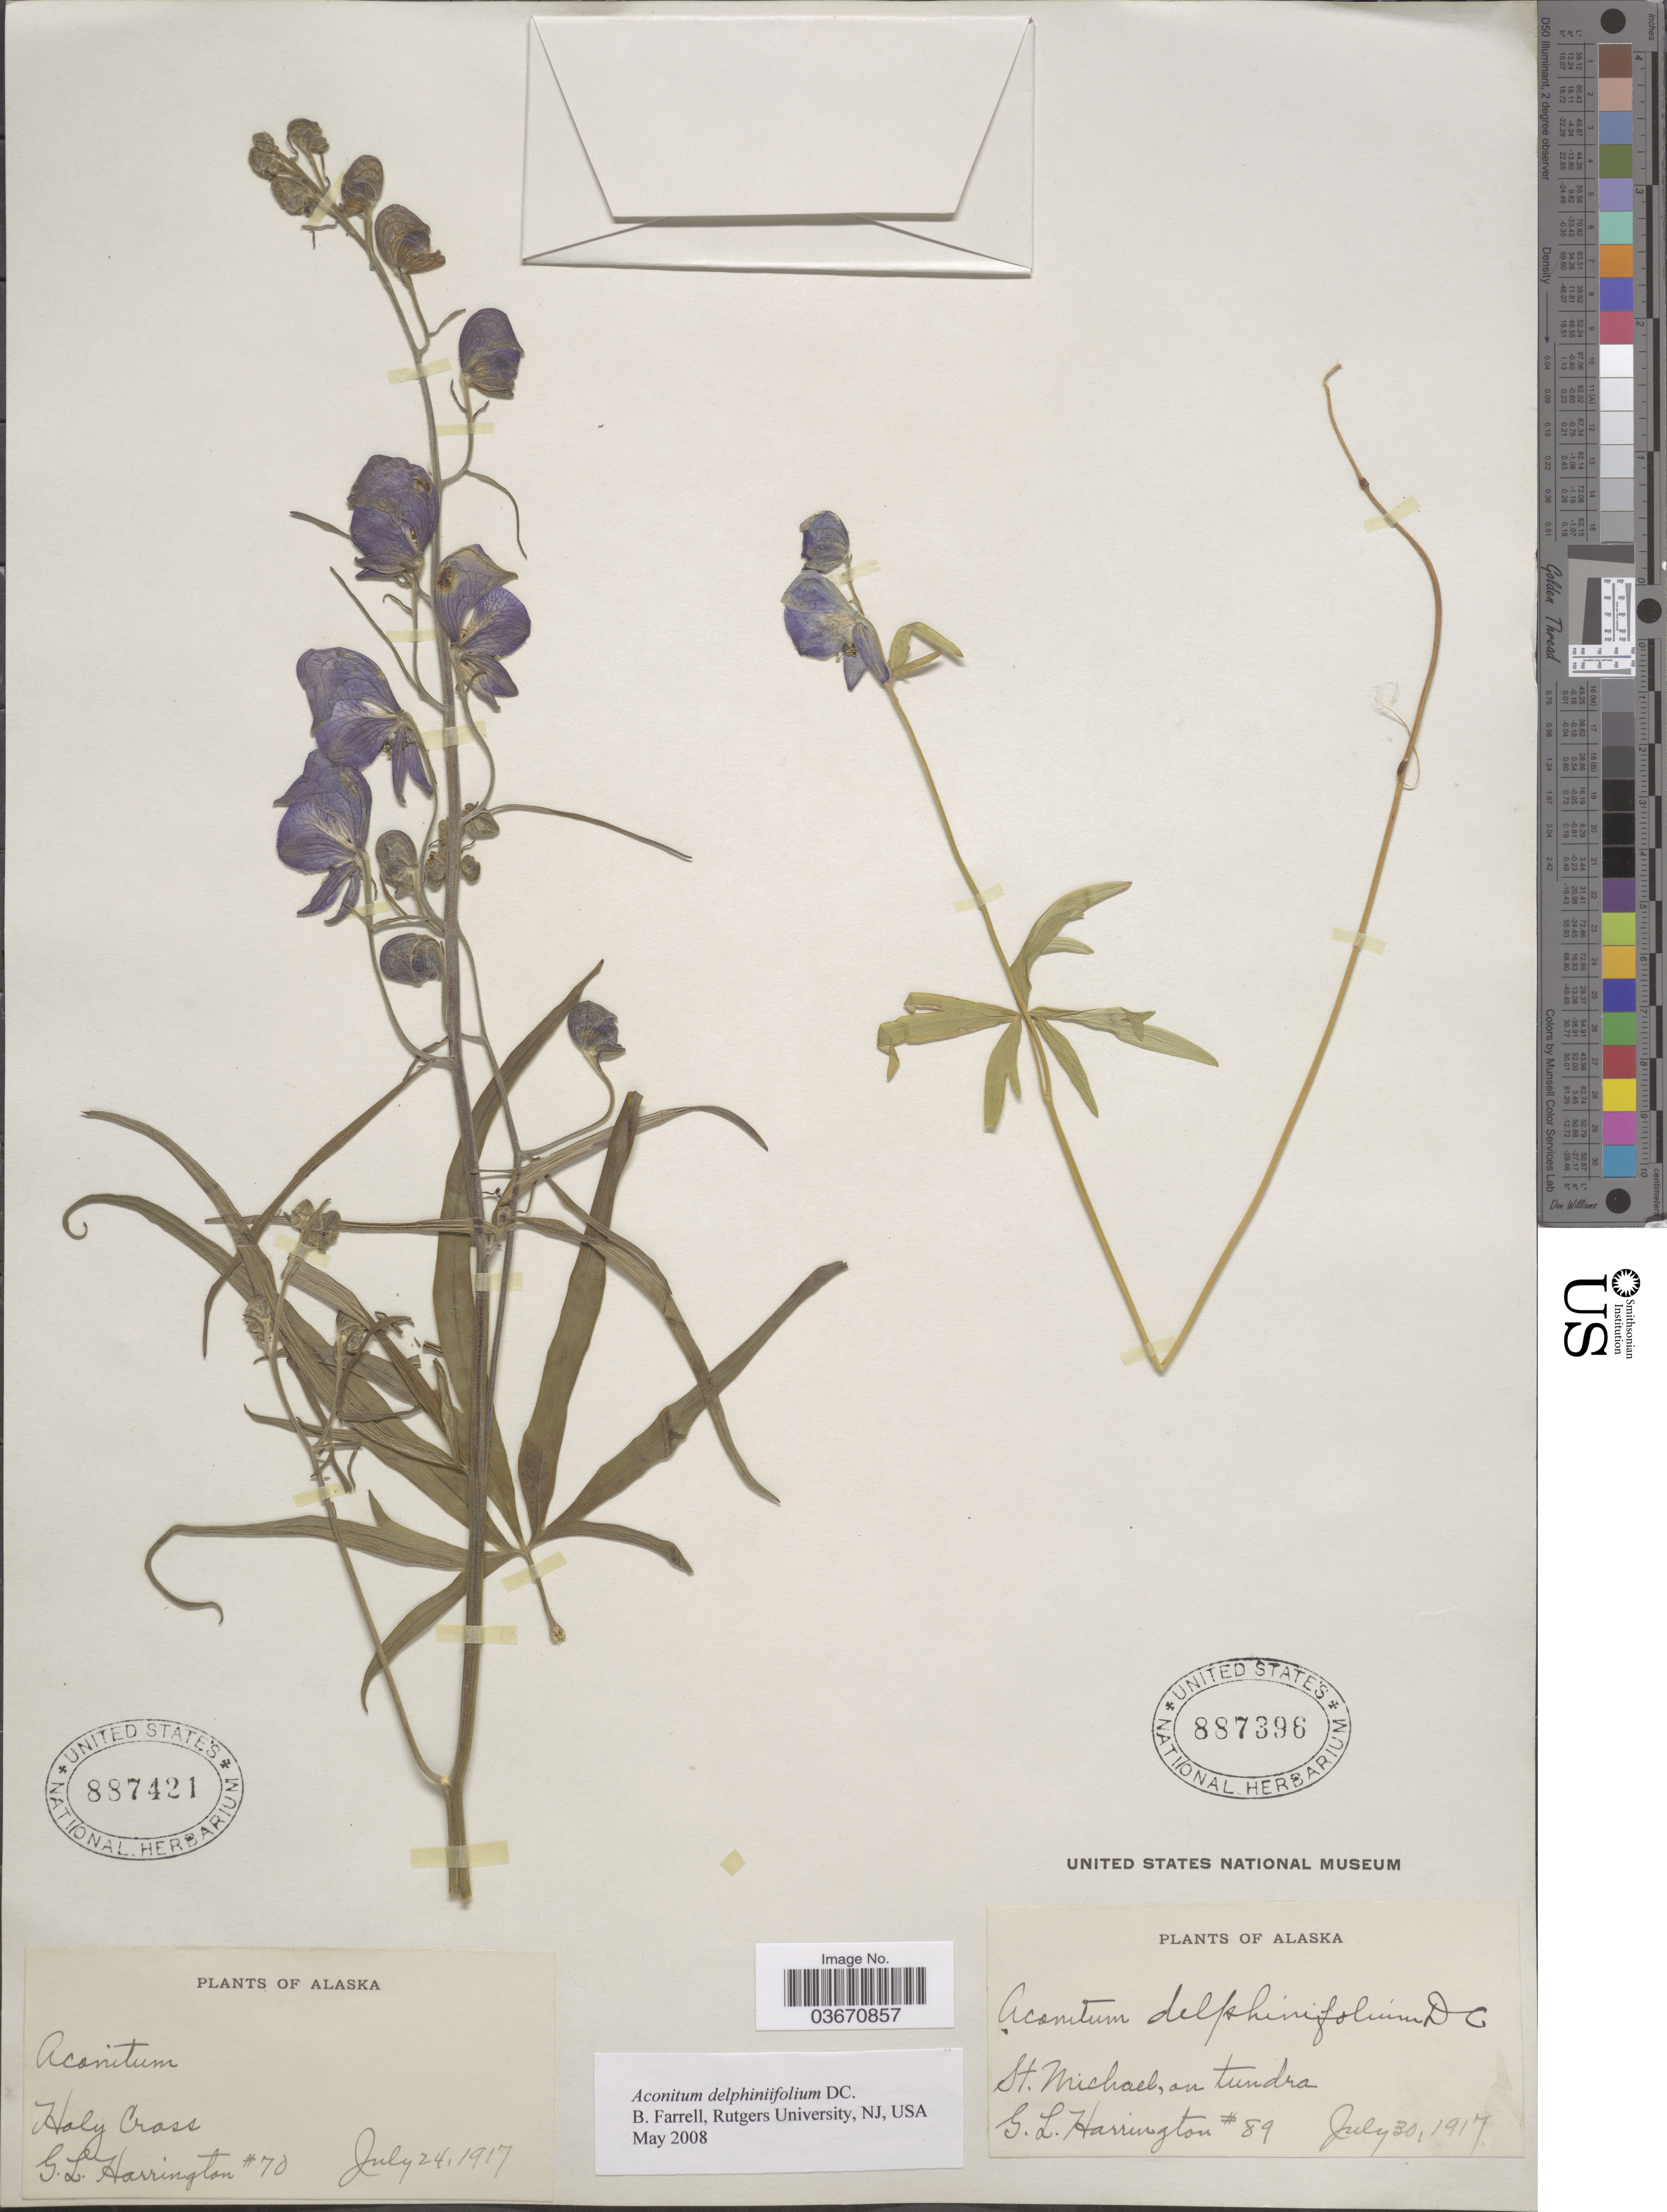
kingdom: Plantae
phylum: Tracheophyta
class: Magnoliopsida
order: Ranunculales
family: Ranunculaceae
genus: Aconitum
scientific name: Aconitum delphinifolium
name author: DC.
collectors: G. Harrington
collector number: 70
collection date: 1917-07-24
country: United States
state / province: Alaska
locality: Holy Cross.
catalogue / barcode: US 887421-2